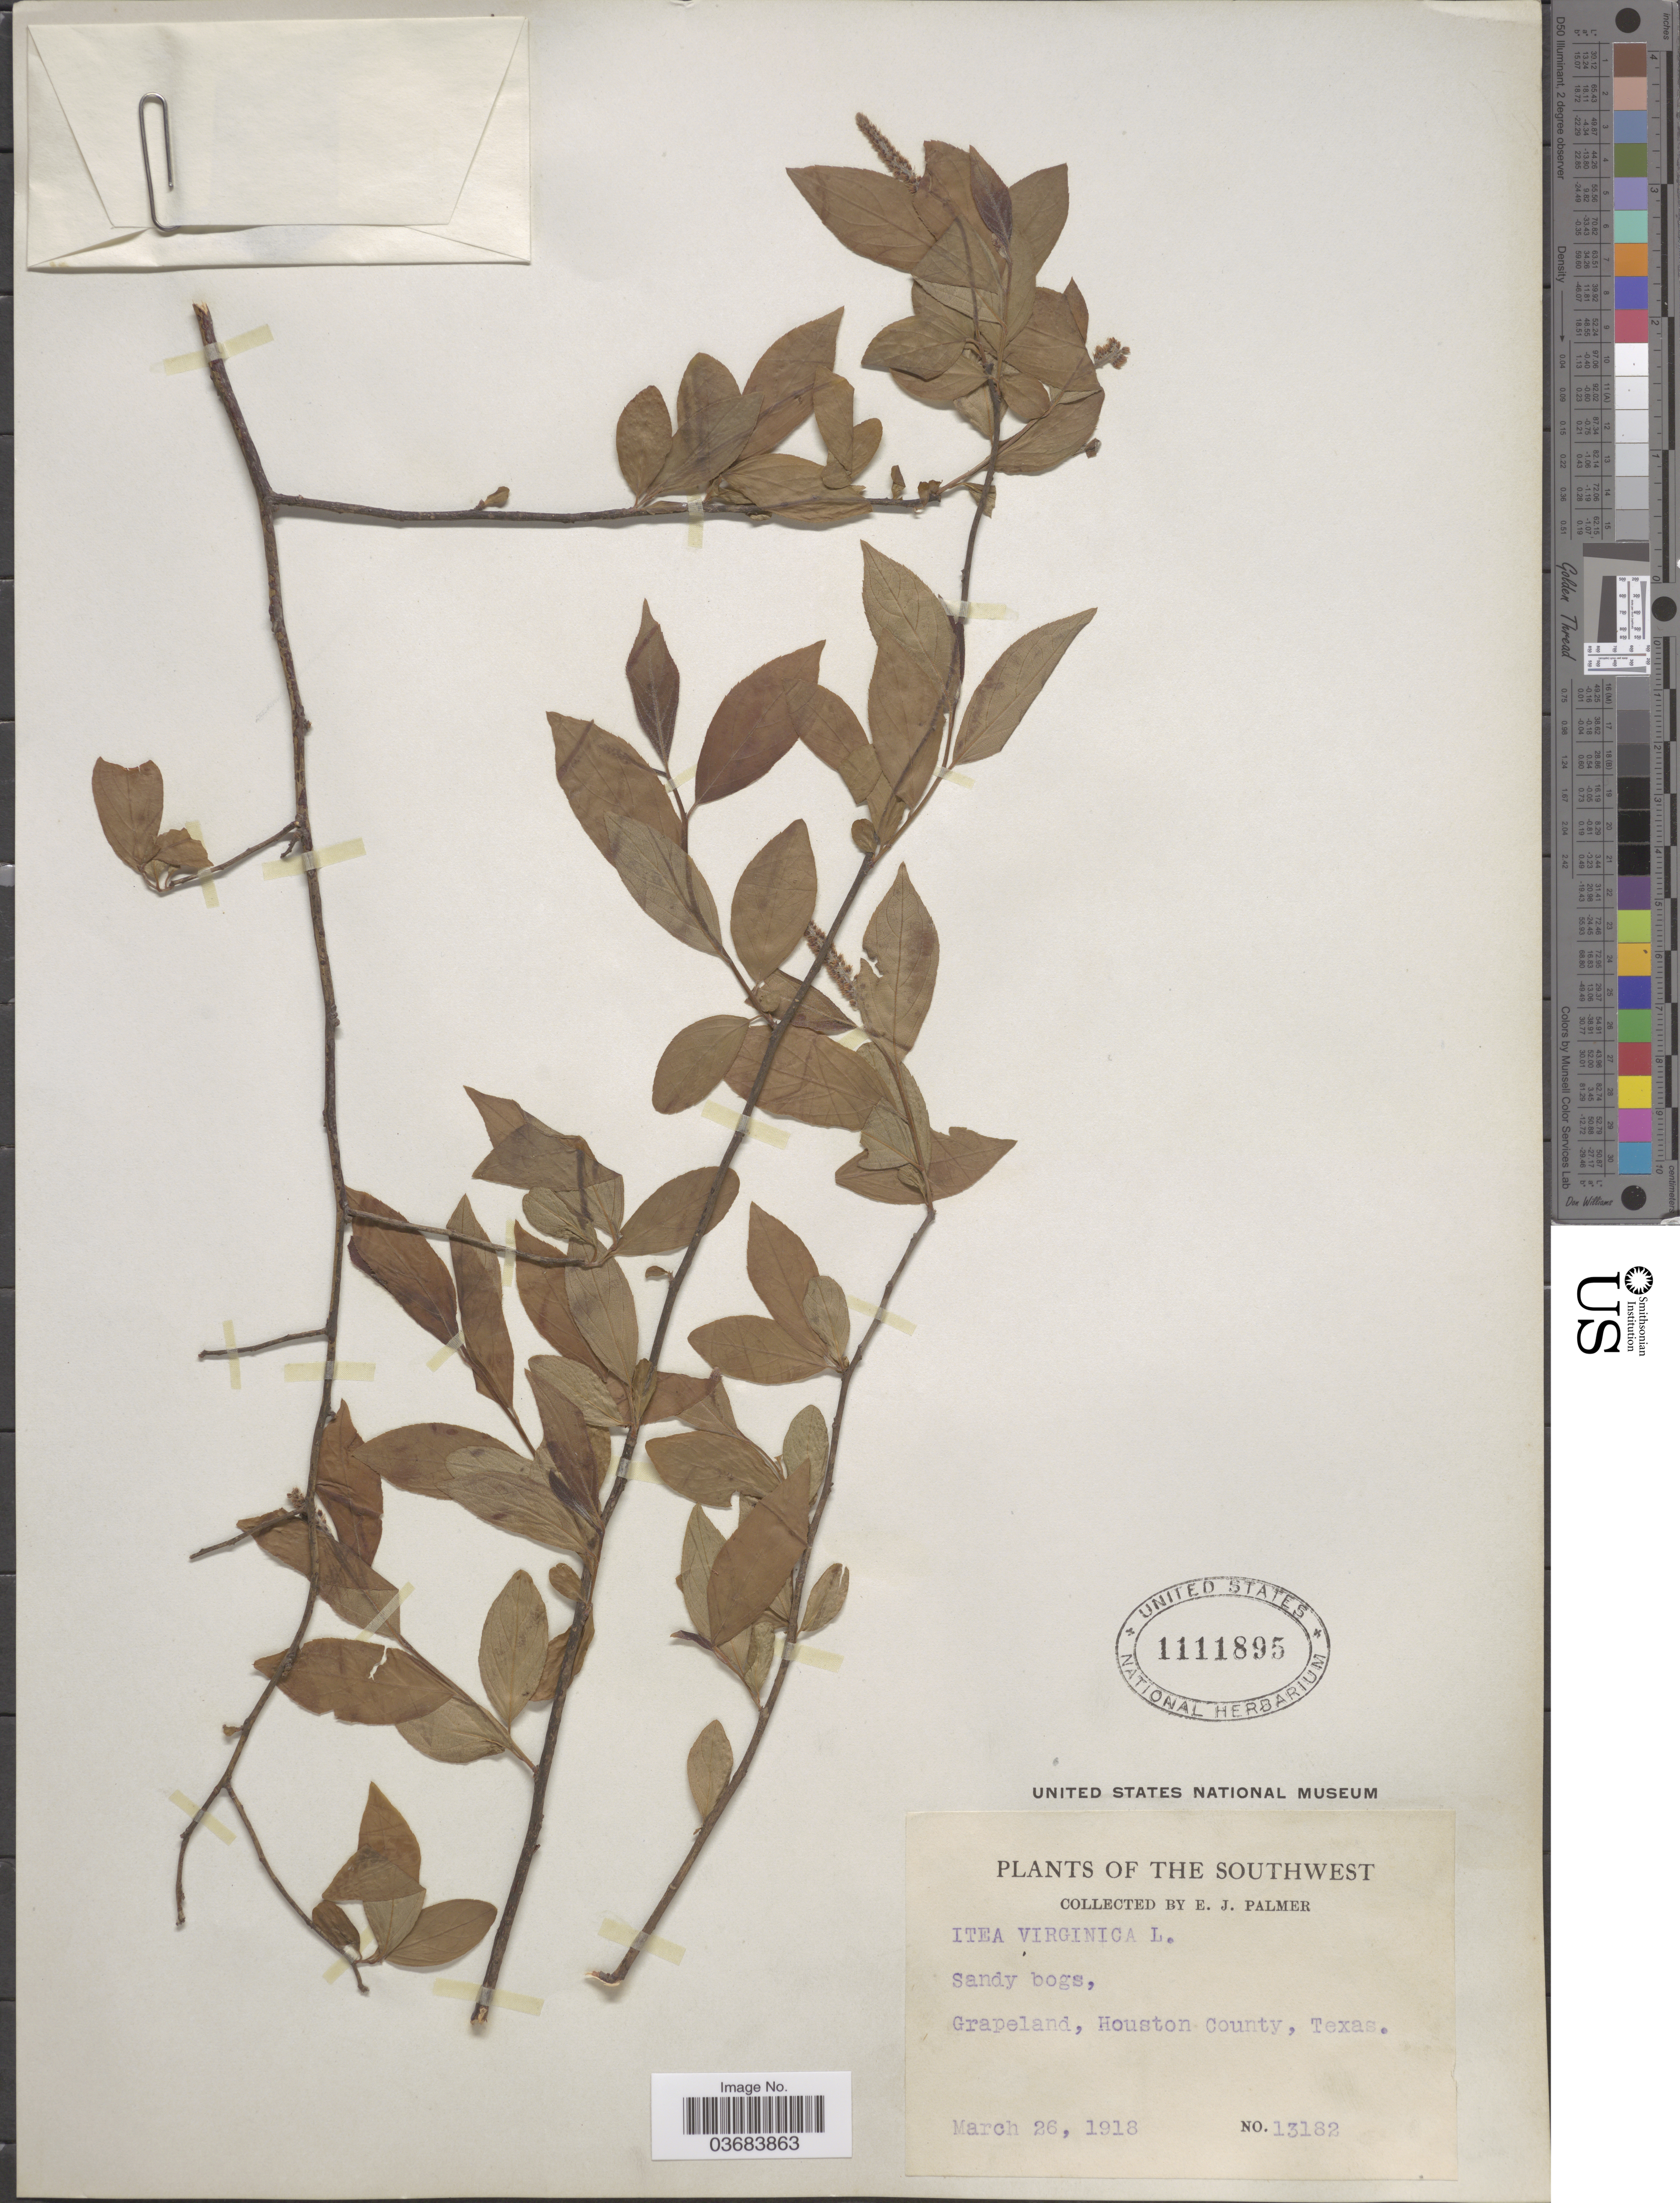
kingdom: Plantae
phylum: Tracheophyta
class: Magnoliopsida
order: Saxifragales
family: Iteaceae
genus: Itea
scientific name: Itea virginica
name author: L.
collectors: E. J. Palmer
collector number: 13182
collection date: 1918-03-26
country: United States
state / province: Texas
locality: The Southwest. Grapeland, Houston County.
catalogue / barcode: US 1111895